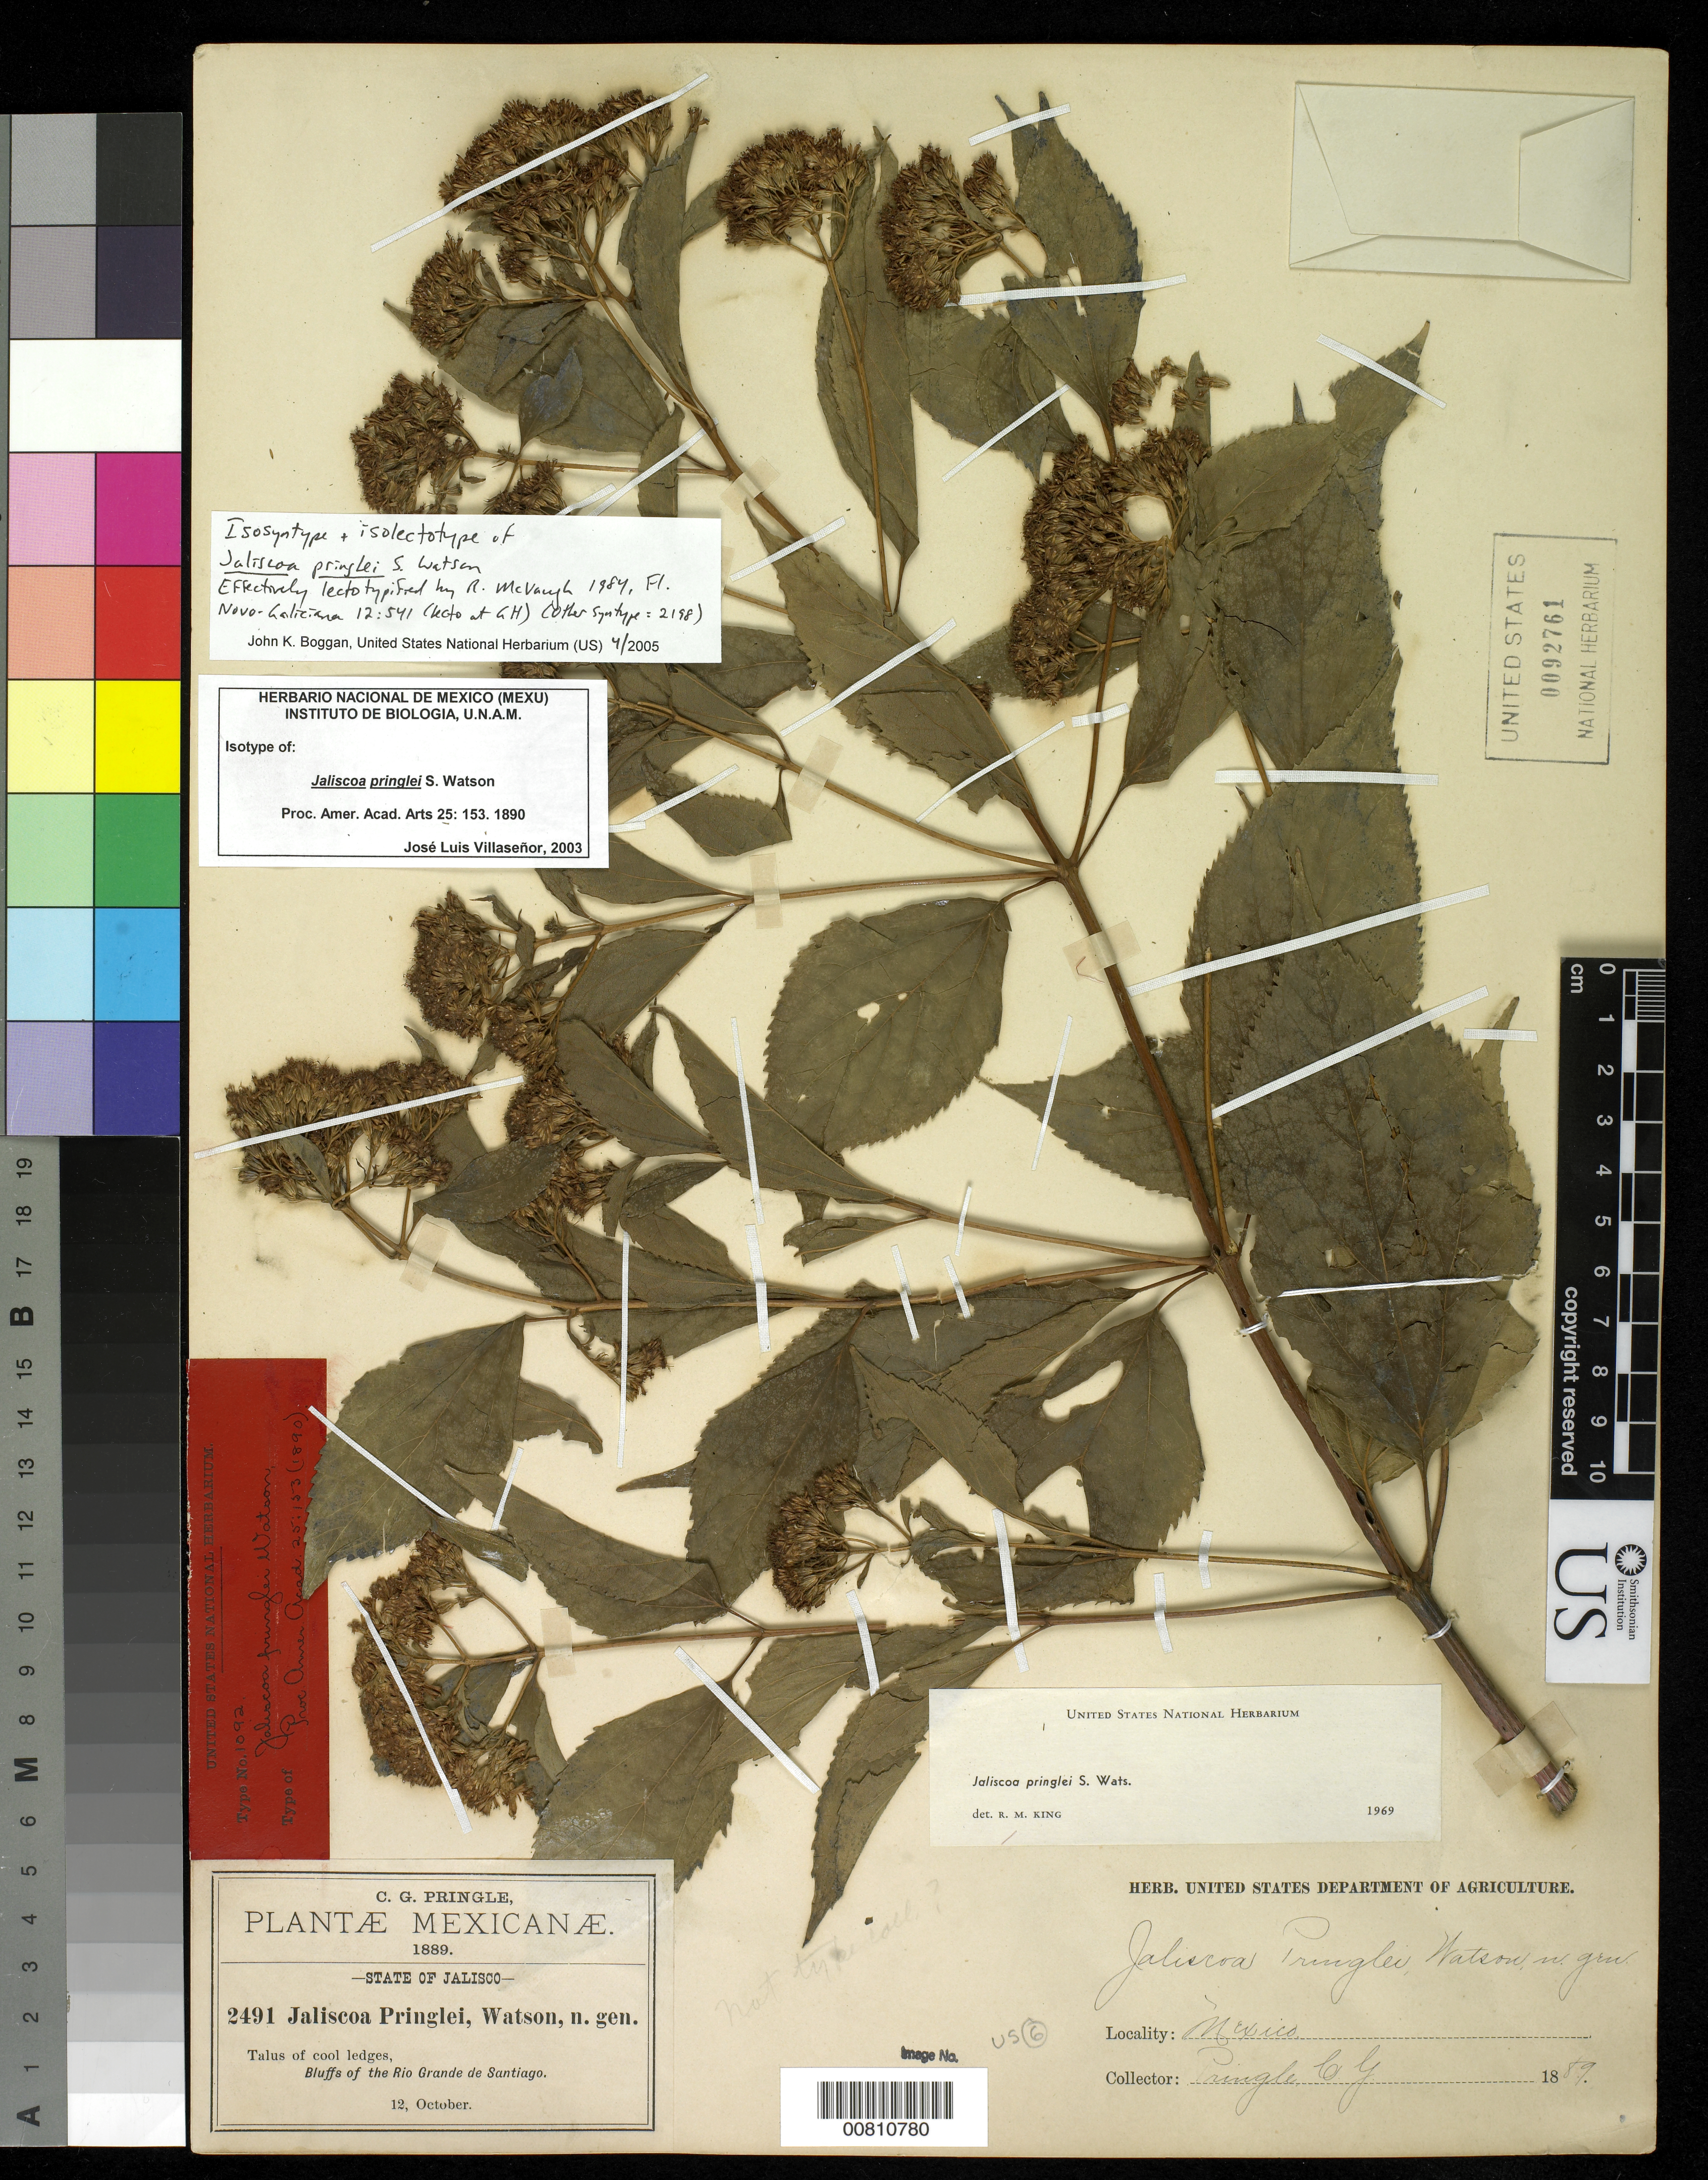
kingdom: Plantae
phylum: Tracheophyta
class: Magnoliopsida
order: Asterales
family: Asteraceae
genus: Jaliscoa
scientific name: Jaliscoa pringlei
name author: S. Watson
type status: Isolectotype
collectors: C. G. Pringle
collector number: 2491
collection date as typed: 12 Oct 1889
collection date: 1889-10-12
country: Mexico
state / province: Jalisco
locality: Bluffs of the Rio Grande de Santiago.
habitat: Talus of cool ledges.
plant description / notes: Isosyntype and isolectotype (other syntype is Pringle 2198). Erroneously annotated as "isotype" by J.L. Villaseñor (2003).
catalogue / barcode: US 92761